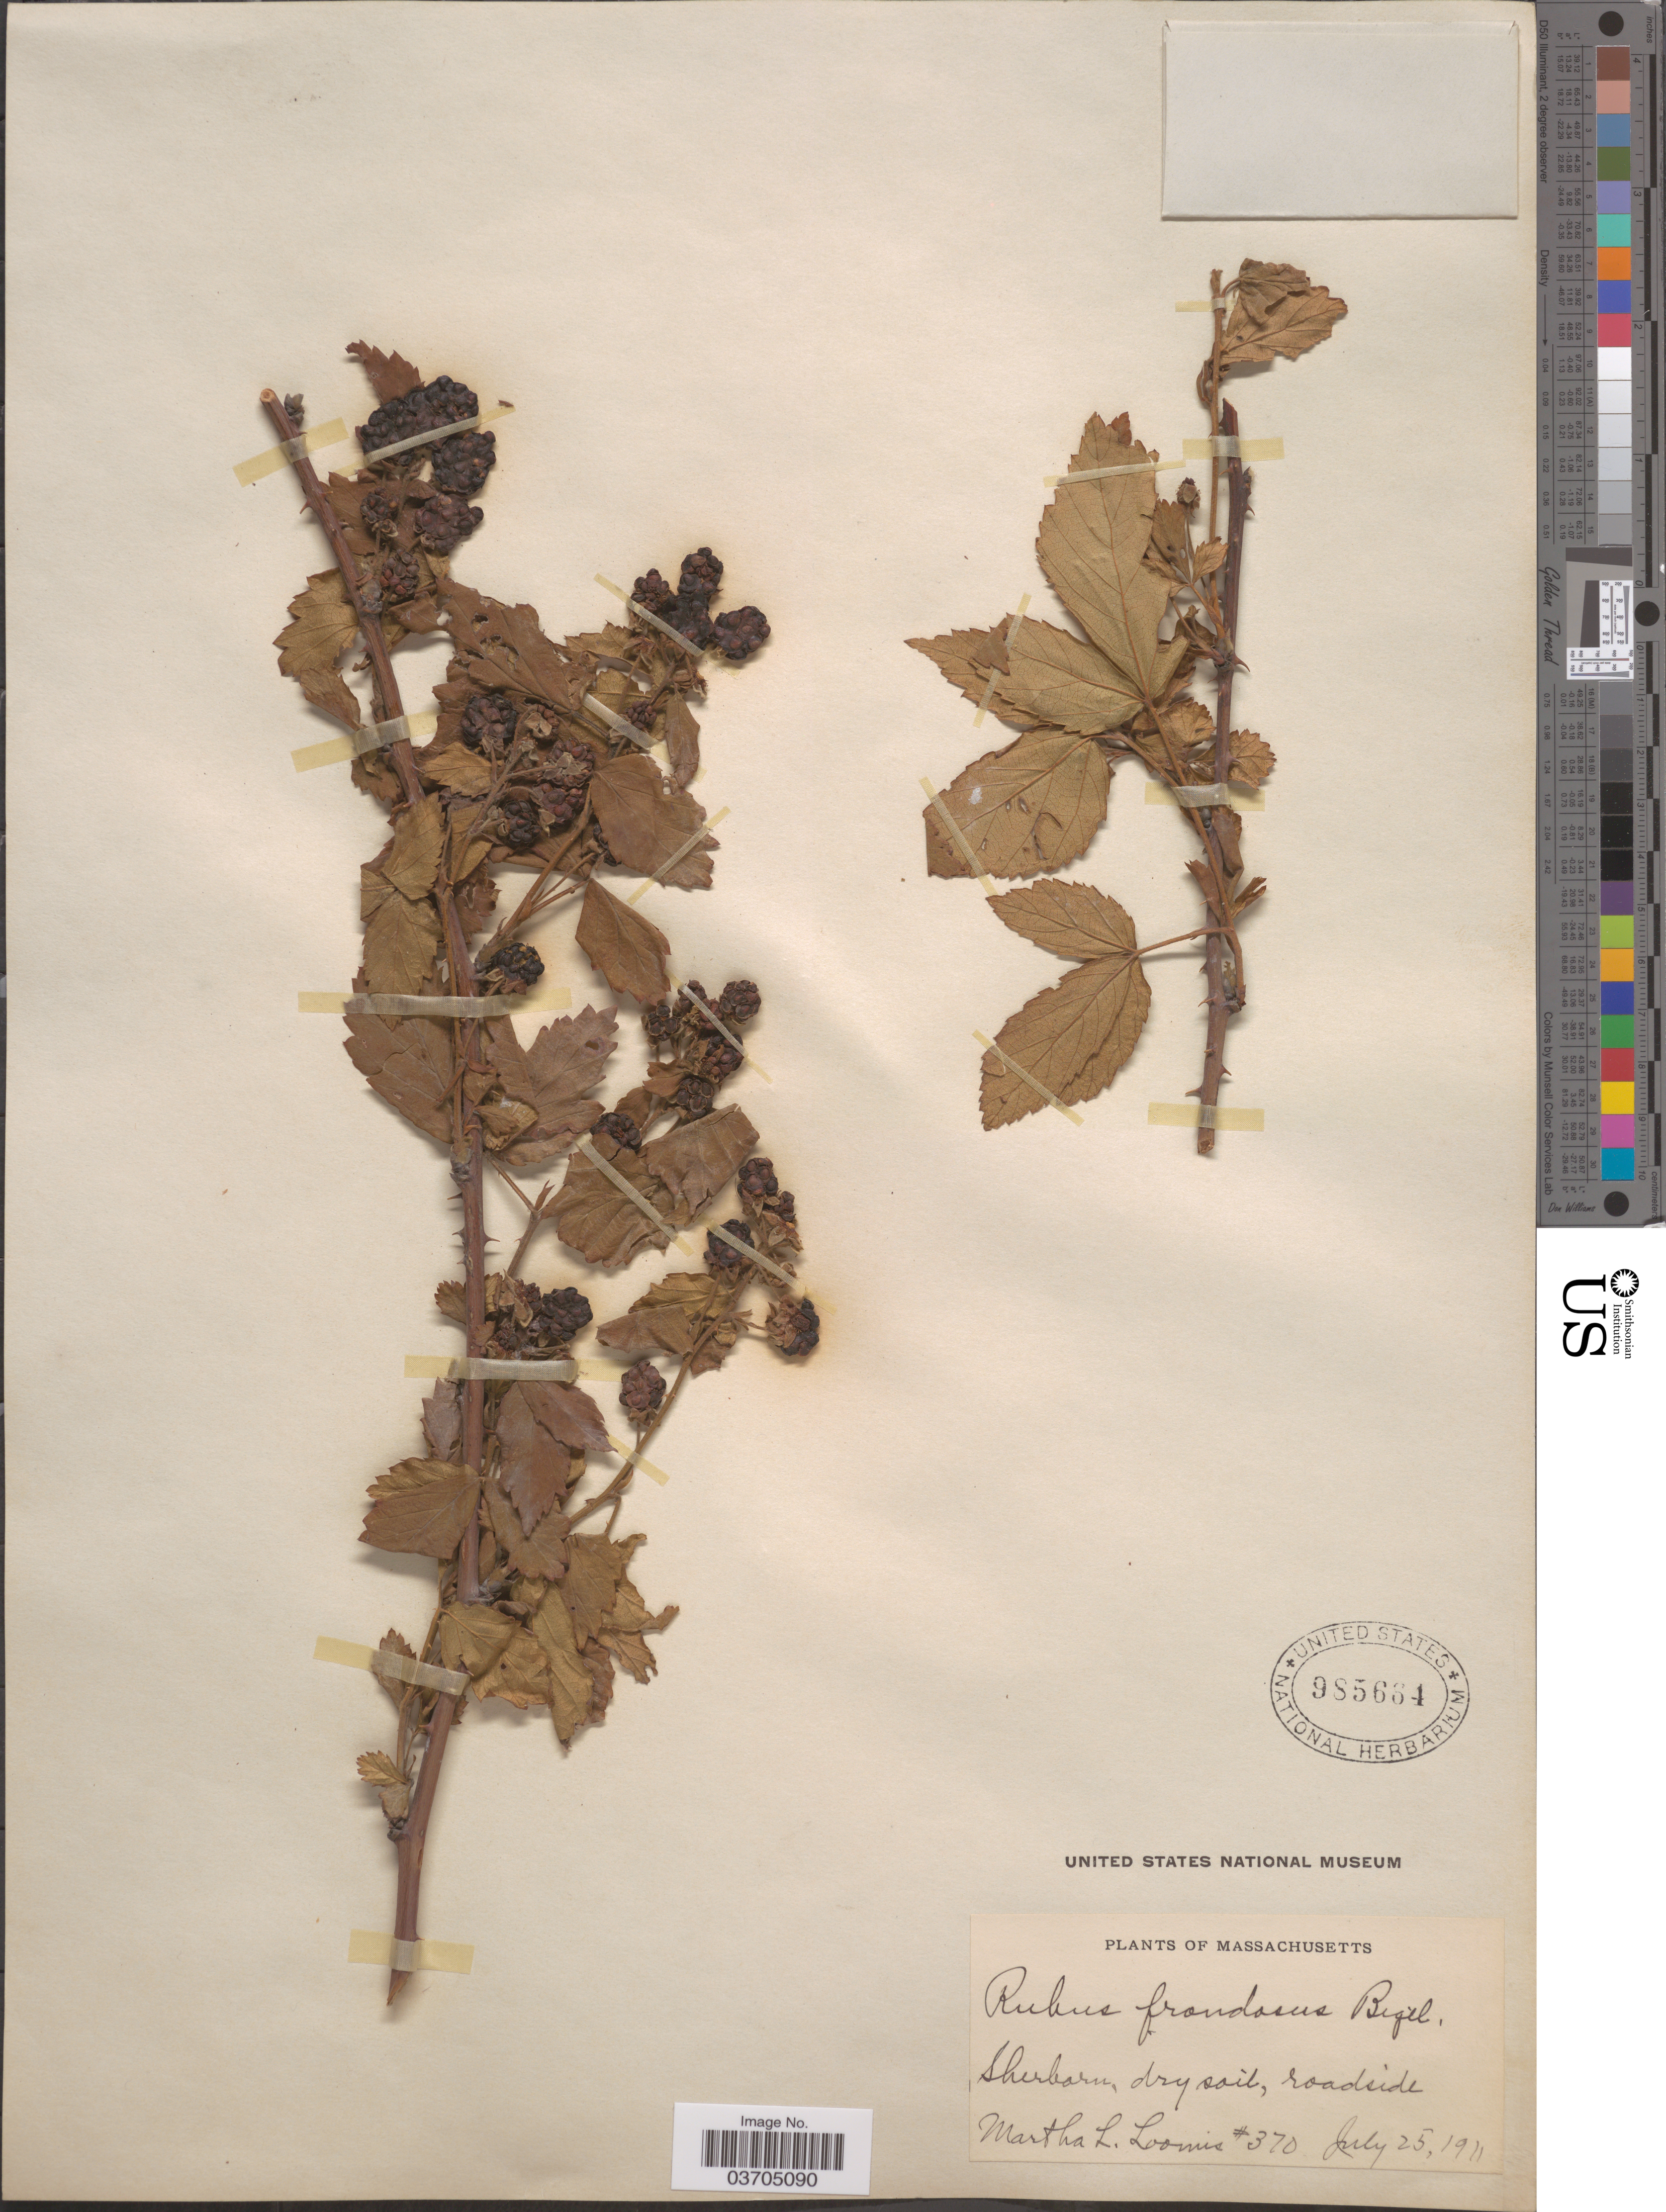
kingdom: Plantae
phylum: Tracheophyta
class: Magnoliopsida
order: Rosales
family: Rosaceae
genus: Rubus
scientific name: Rubus frondosus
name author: Bigelow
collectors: M. L. Loomis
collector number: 370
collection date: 1911-07-25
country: United States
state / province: Massachusetts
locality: Sherborn, dry soil, roadside.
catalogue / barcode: US 985664